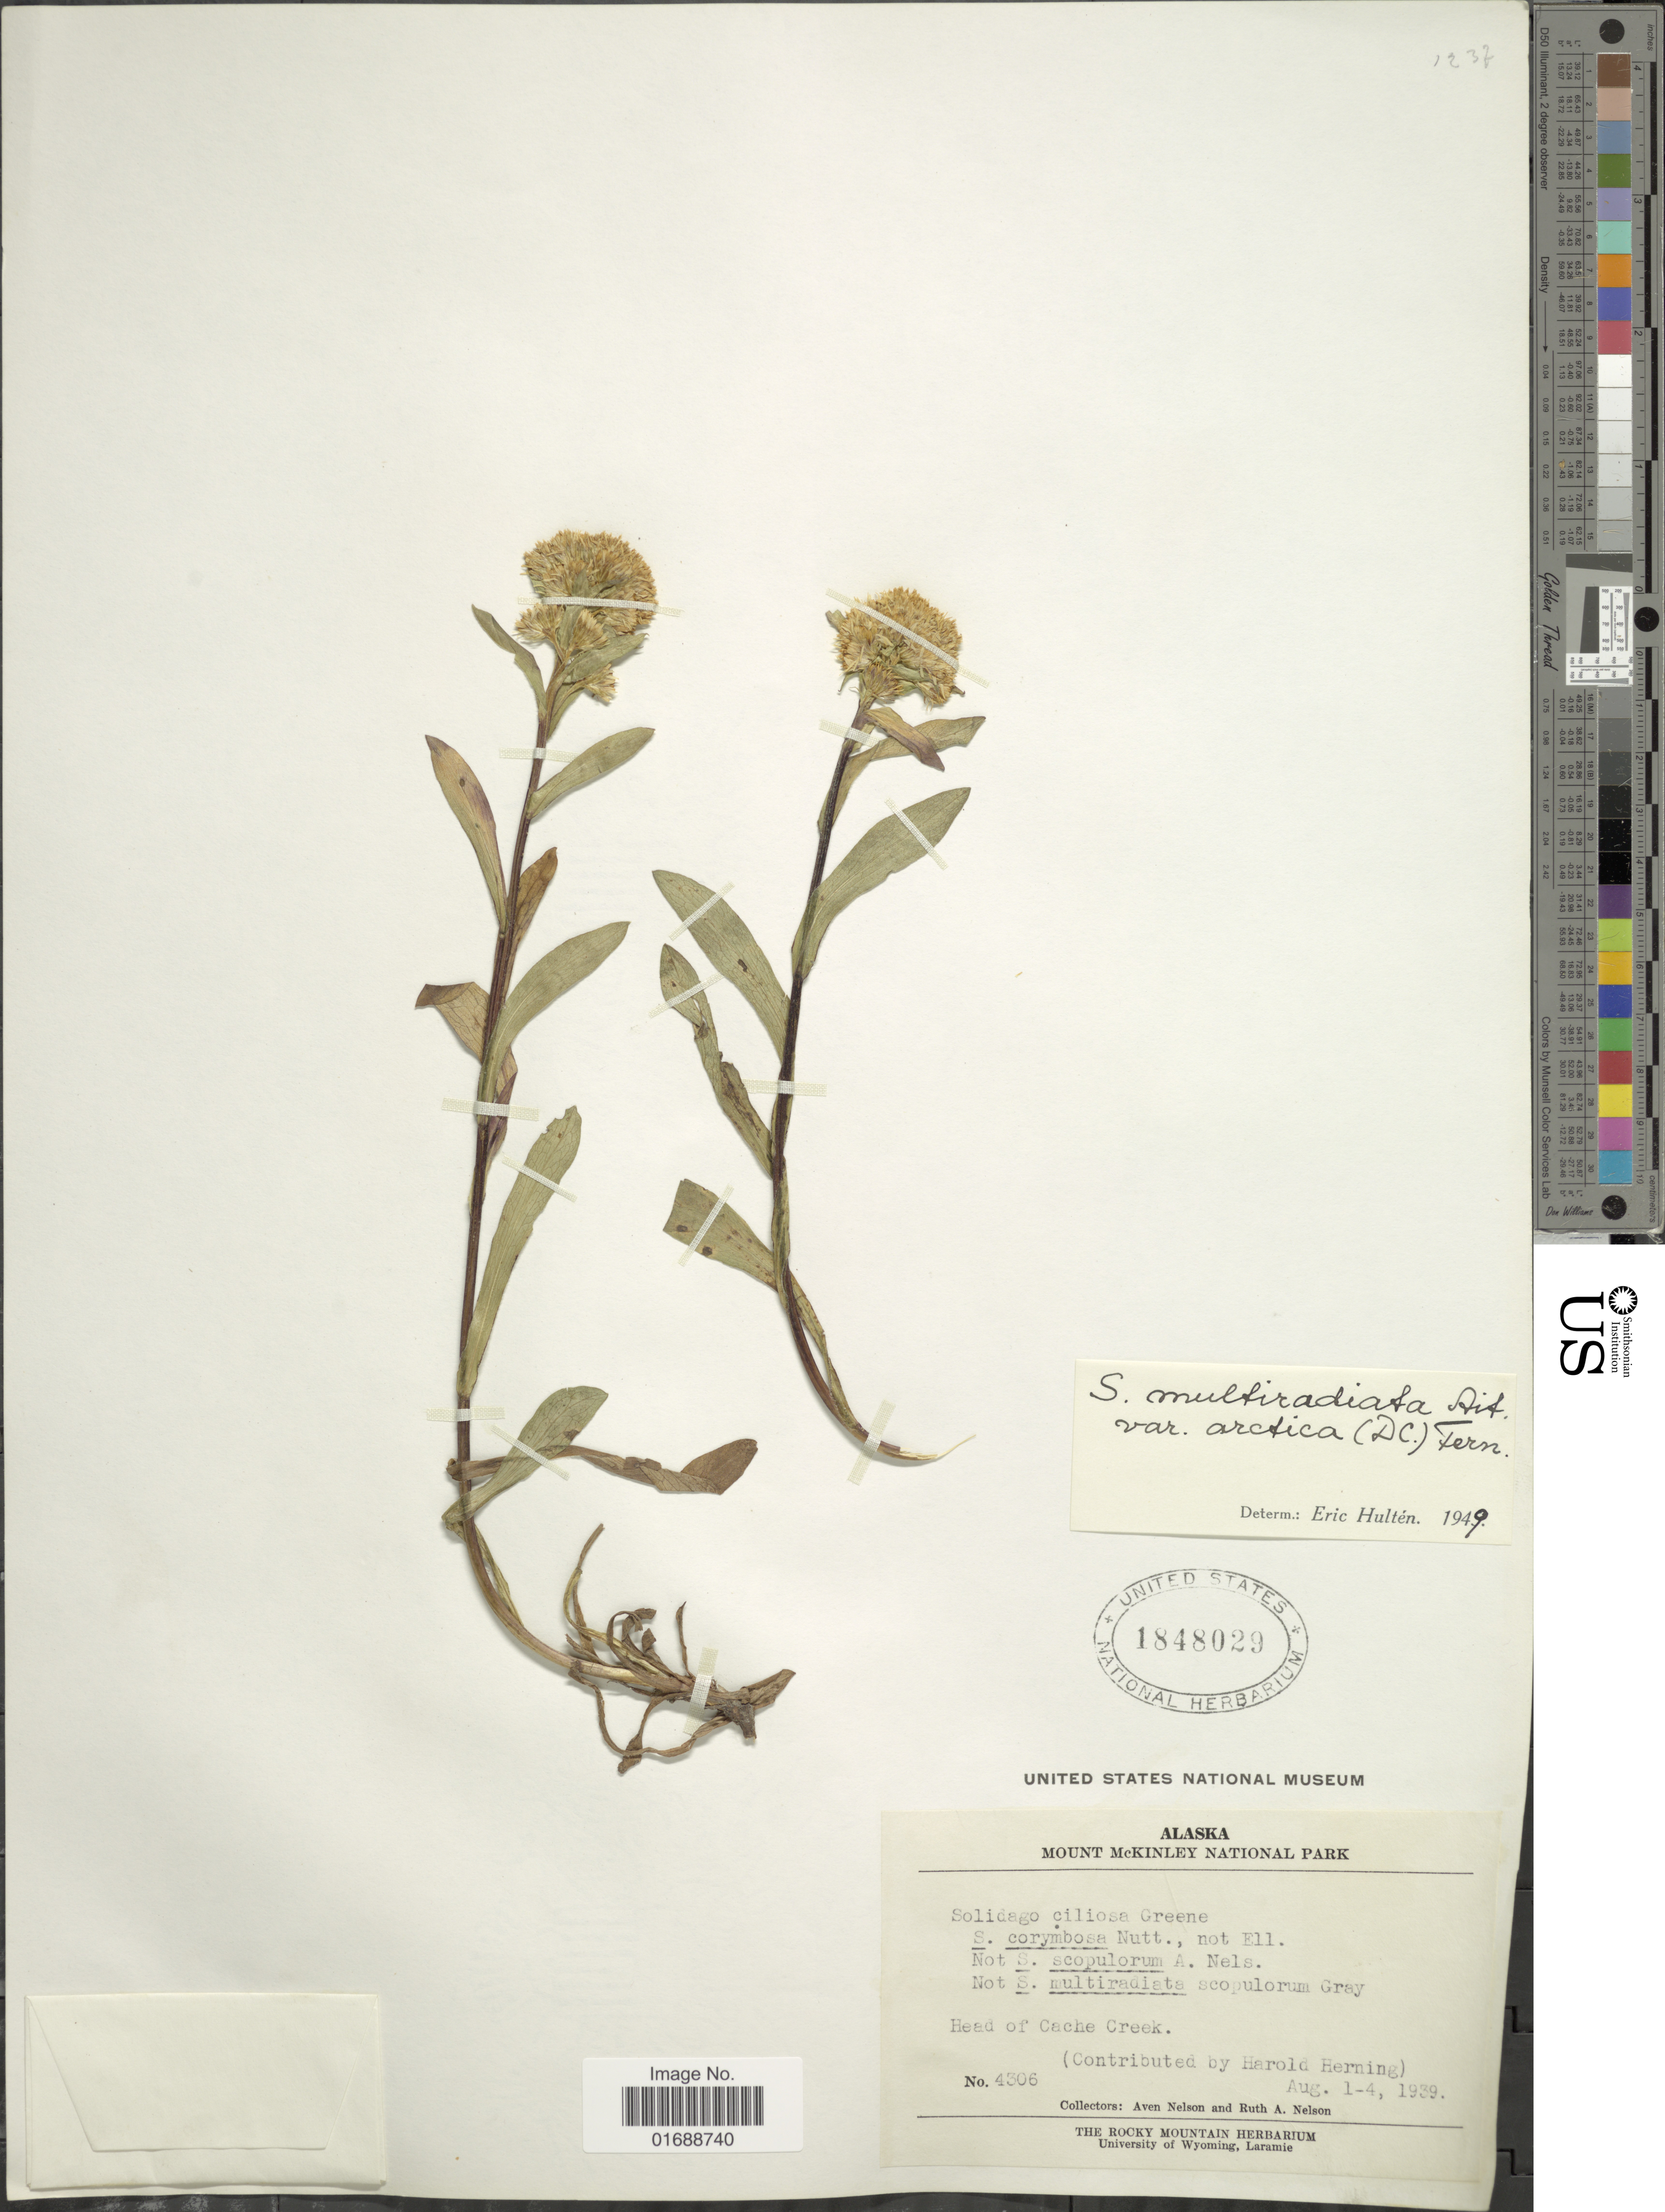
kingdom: Plantae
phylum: Tracheophyta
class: Magnoliopsida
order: Asterales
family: Asteraceae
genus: Solidago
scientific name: Solidago multiradiata var. arctica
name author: (DC.) Fernald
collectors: A. Nelson & R. A. Nelson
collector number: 4306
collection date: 1938-08-01/1938-08-04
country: United States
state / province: Alaska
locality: Mount McKinley National Park, Head of Cache Creek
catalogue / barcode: US 1848029